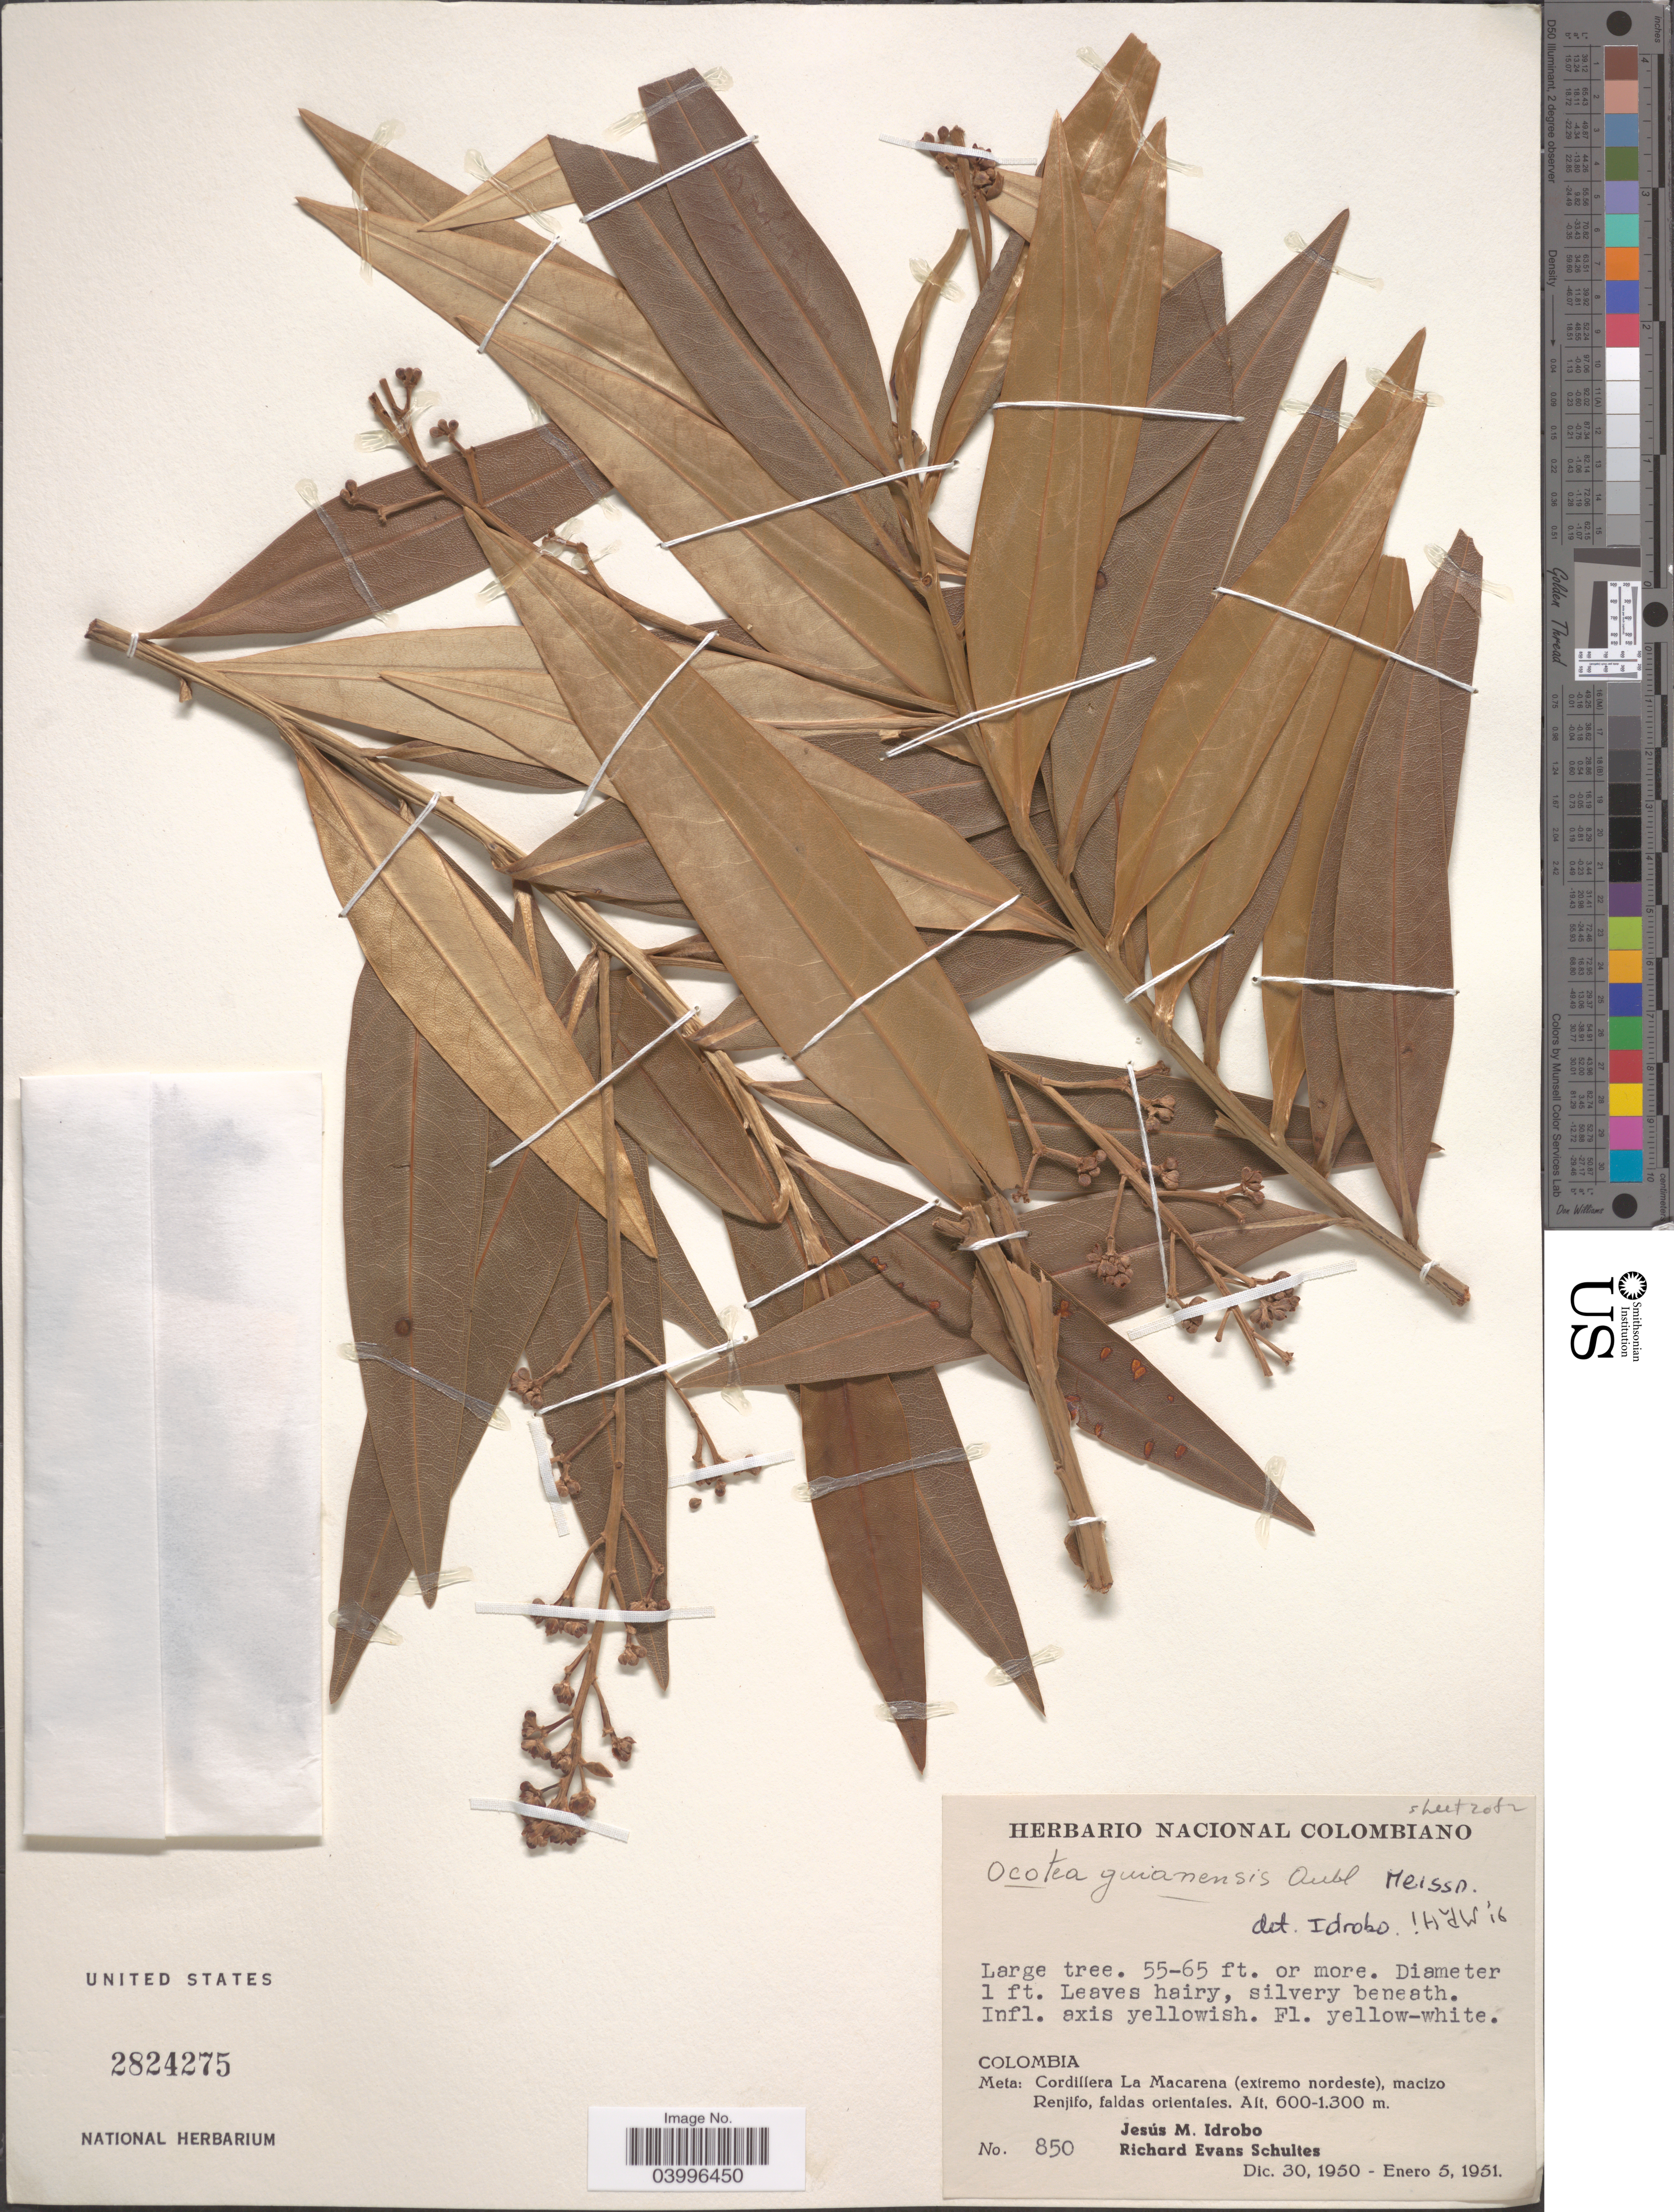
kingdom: Plantae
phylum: Tracheophyta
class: Magnoliopsida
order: Laurales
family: Lauraceae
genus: Ocotea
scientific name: Ocotea guianensis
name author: Aubl.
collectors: J. M. Idrobo & R. E. Schultes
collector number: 850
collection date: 1950-12-30/1951-01-05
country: Colombia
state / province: Meta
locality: Cordillera La Macarena (extremo nordeste), macizo Renjifo, faldas orientales.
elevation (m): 600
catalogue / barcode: US 2824275